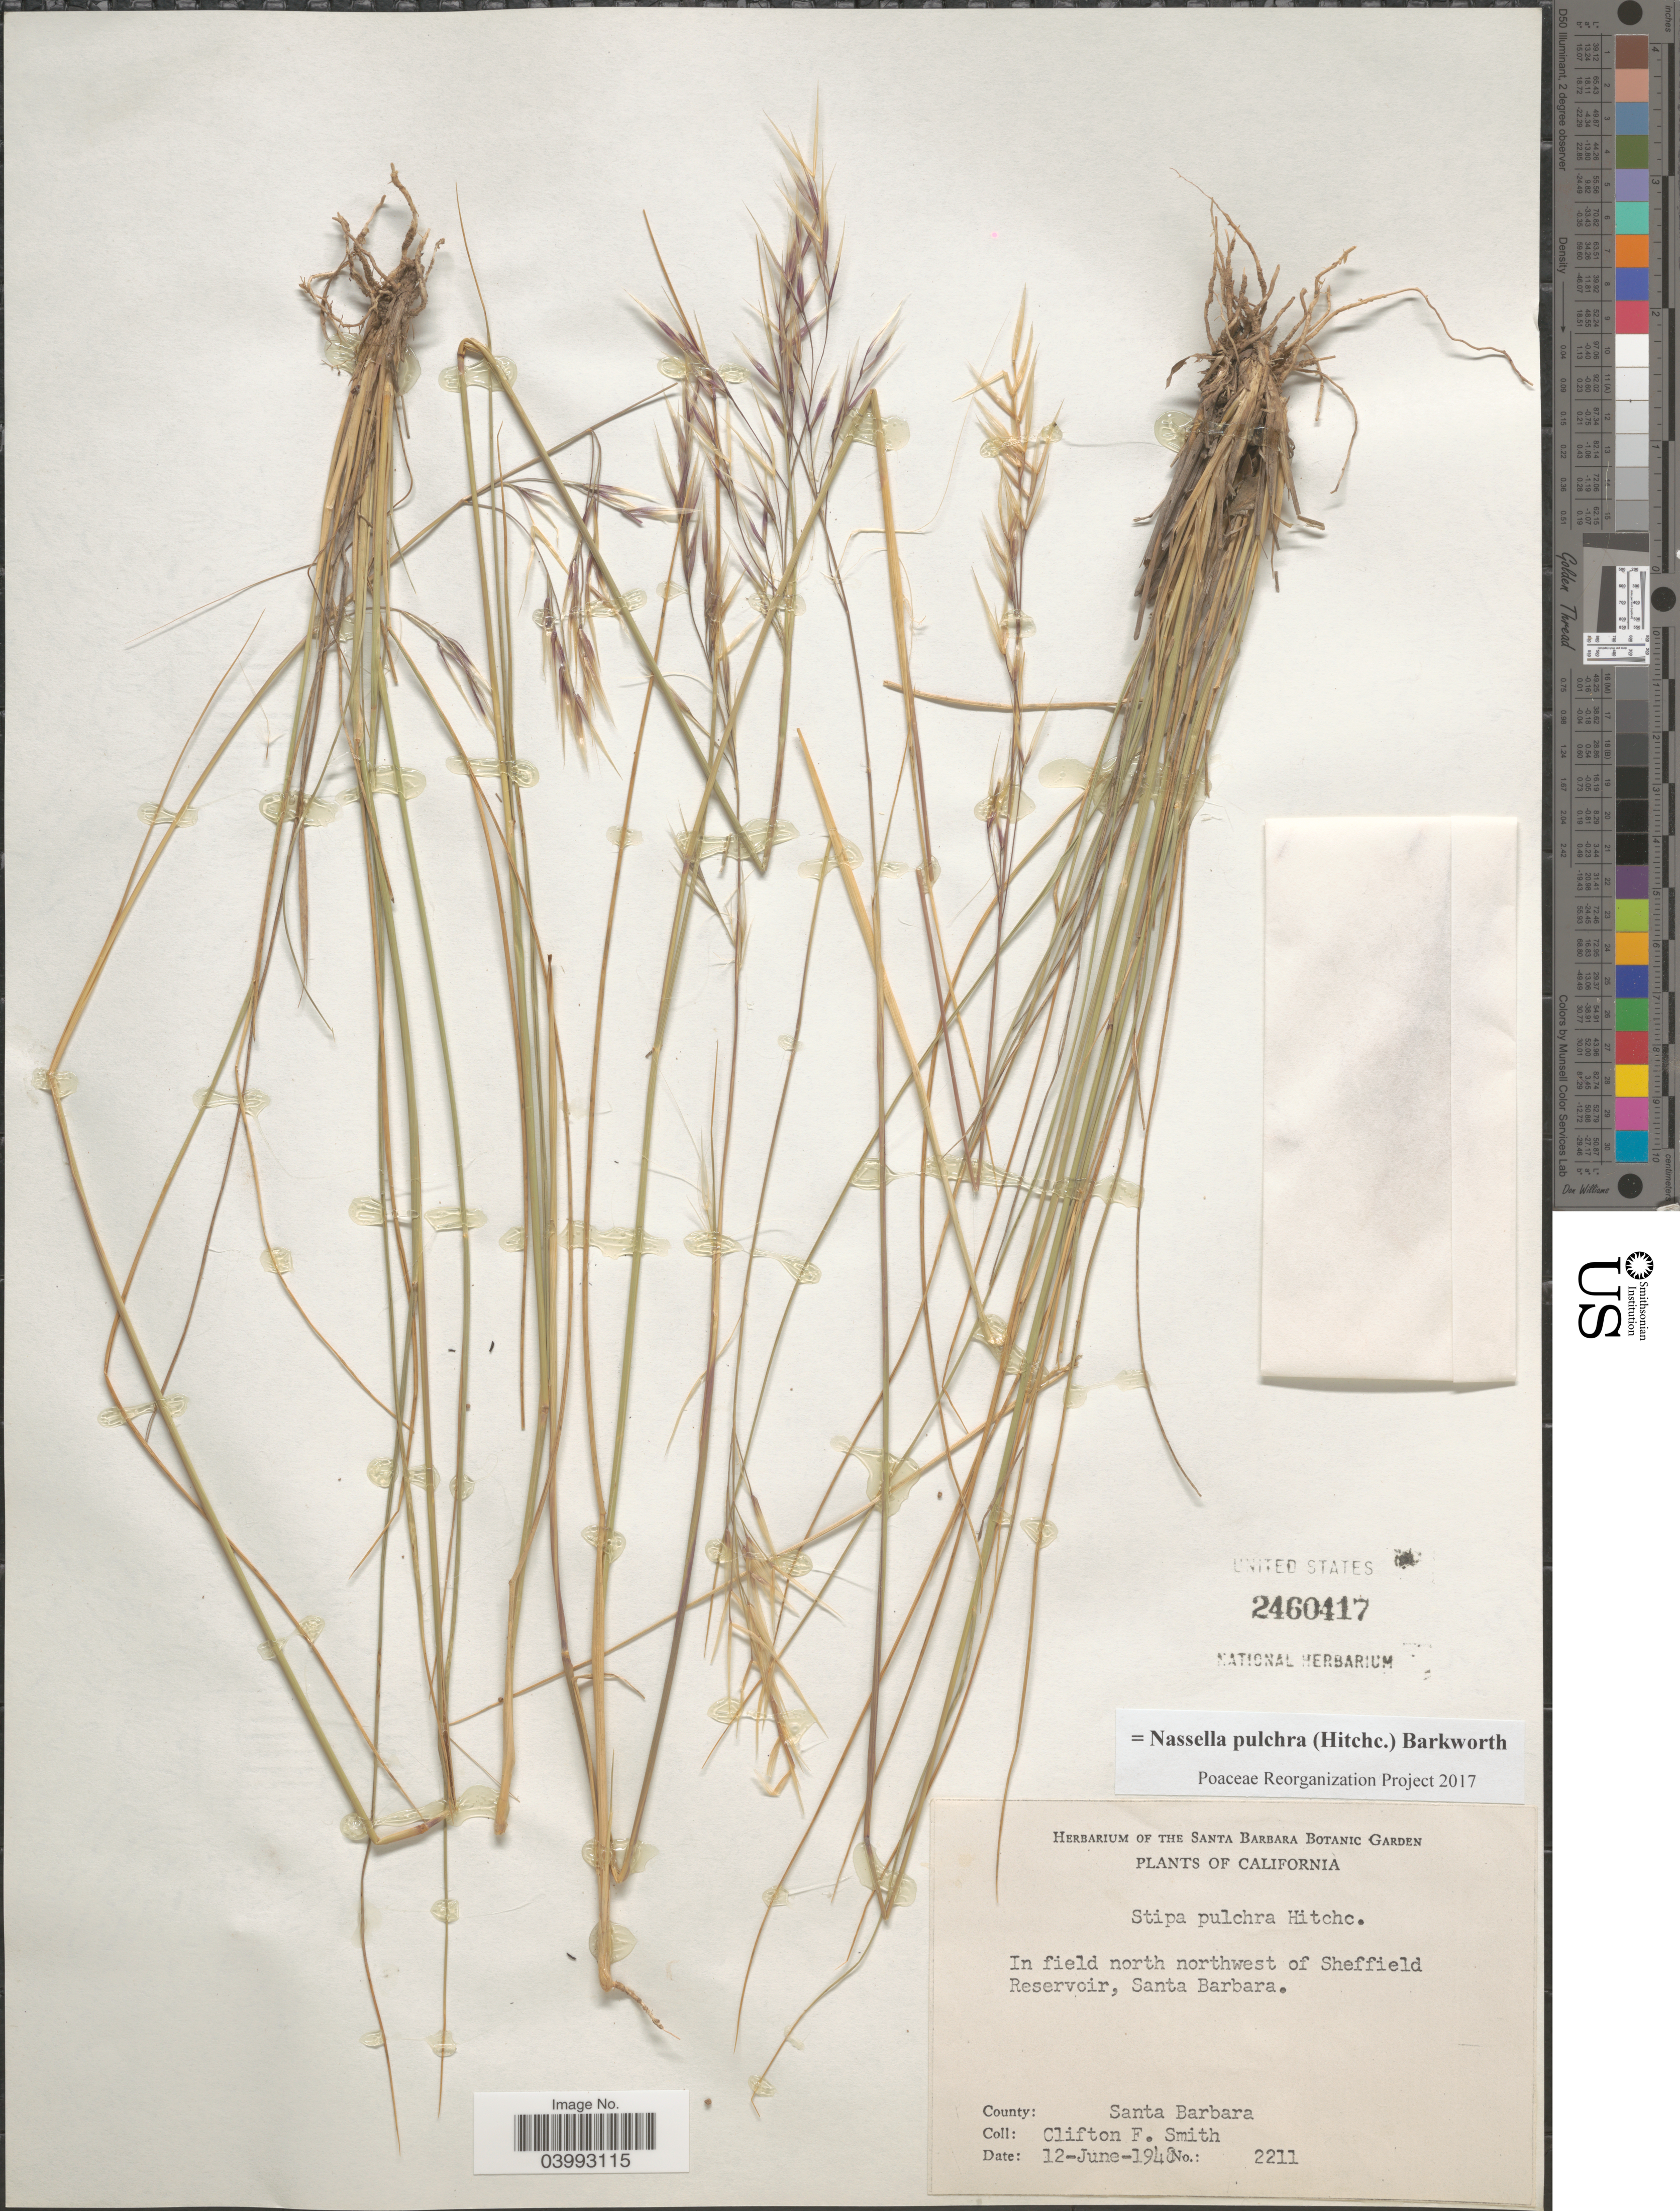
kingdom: Plantae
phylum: Tracheophyta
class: Liliopsida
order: Poales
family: Poaceae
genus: Nassella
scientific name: Nassella pulchra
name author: (Hitchc.) Barkworth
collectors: C. F. Smith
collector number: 2211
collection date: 1948-06-12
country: United States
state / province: California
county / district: Santa Barbara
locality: In field north northwest of Sheffield Reservoir, Santa Barbara.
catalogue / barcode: US 2460417